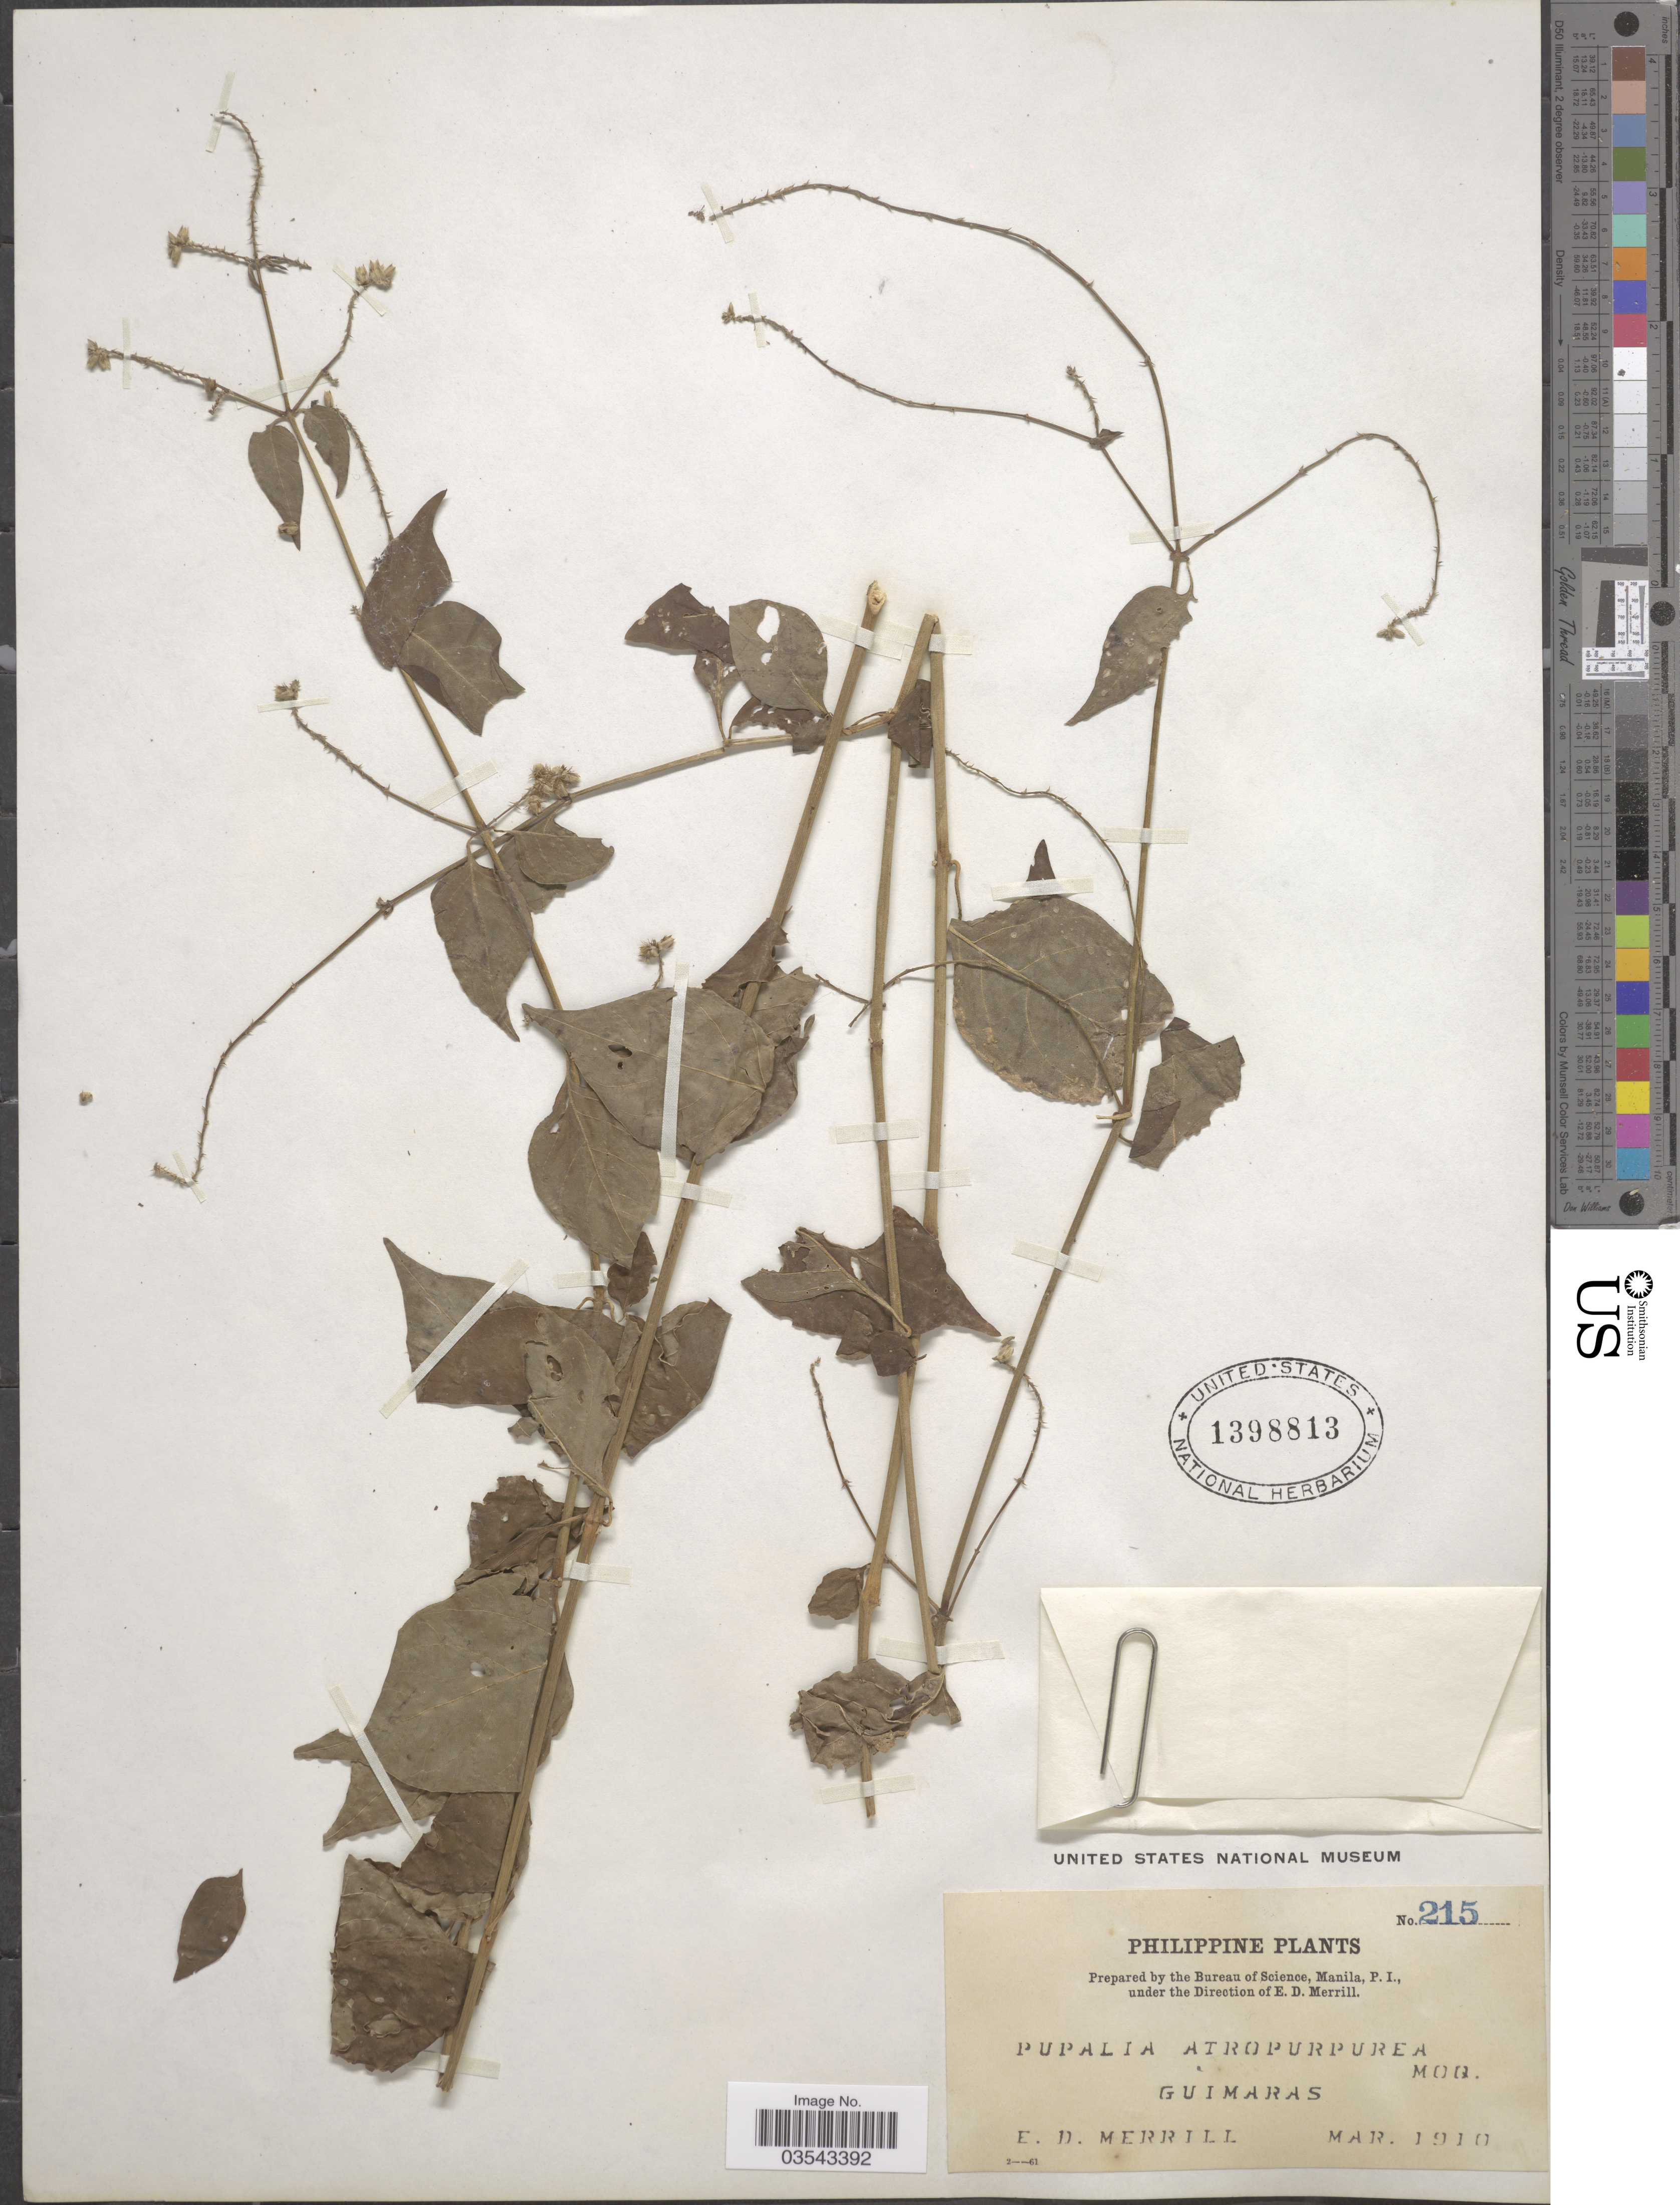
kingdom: Plantae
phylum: Tracheophyta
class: Magnoliopsida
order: Caryophyllales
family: Amaranthaceae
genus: Pupalia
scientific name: Pupalia lappacea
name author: (L.) A. Juss.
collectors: E. D. Merrill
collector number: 215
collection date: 1910-03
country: Philippines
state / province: Western Visayas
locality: Guimaras.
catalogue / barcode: US 1398813